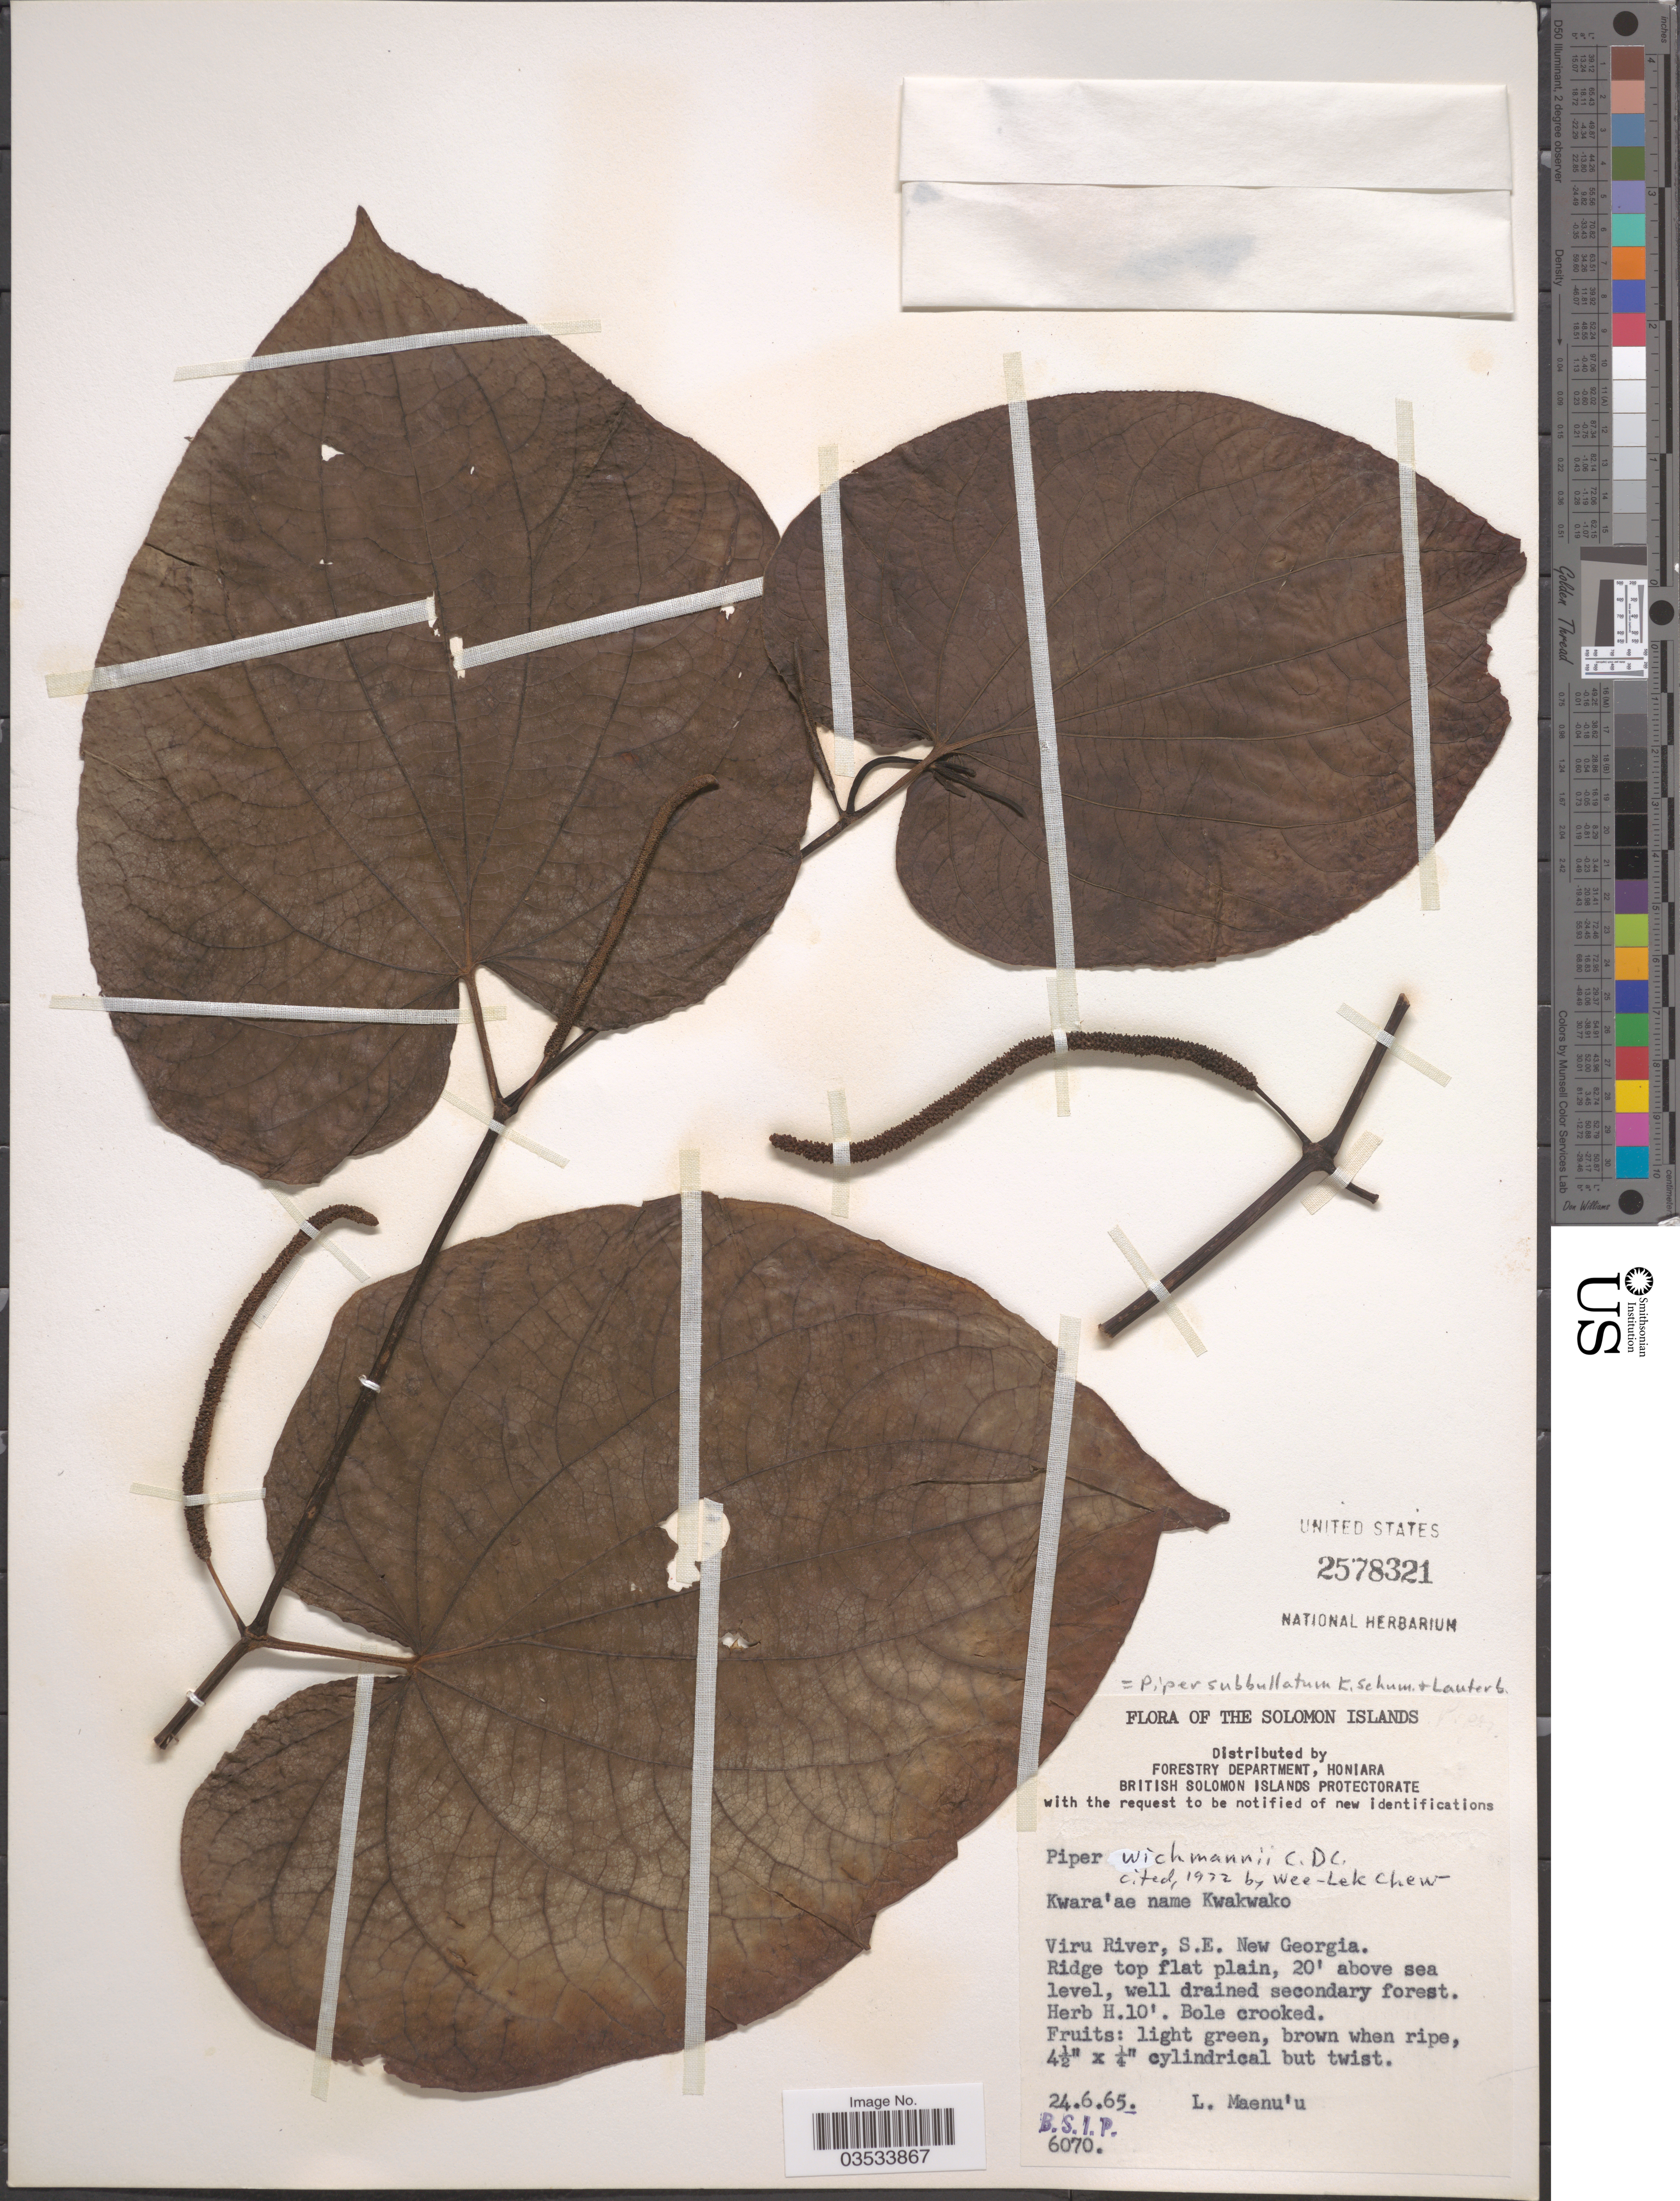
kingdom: Plantae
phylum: Tracheophyta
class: Magnoliopsida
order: Piperales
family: Piperaceae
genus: Piper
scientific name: Piper subbullatum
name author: K. Schum. & Lauterb.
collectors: L. Maenu'u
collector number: BSIP 6070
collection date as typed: Transcribed d/m/y: 24/6/65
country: Solomon Islands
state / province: Solomon Islands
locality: Viru River, S. E. New Georgia.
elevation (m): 6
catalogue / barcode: US 2578321